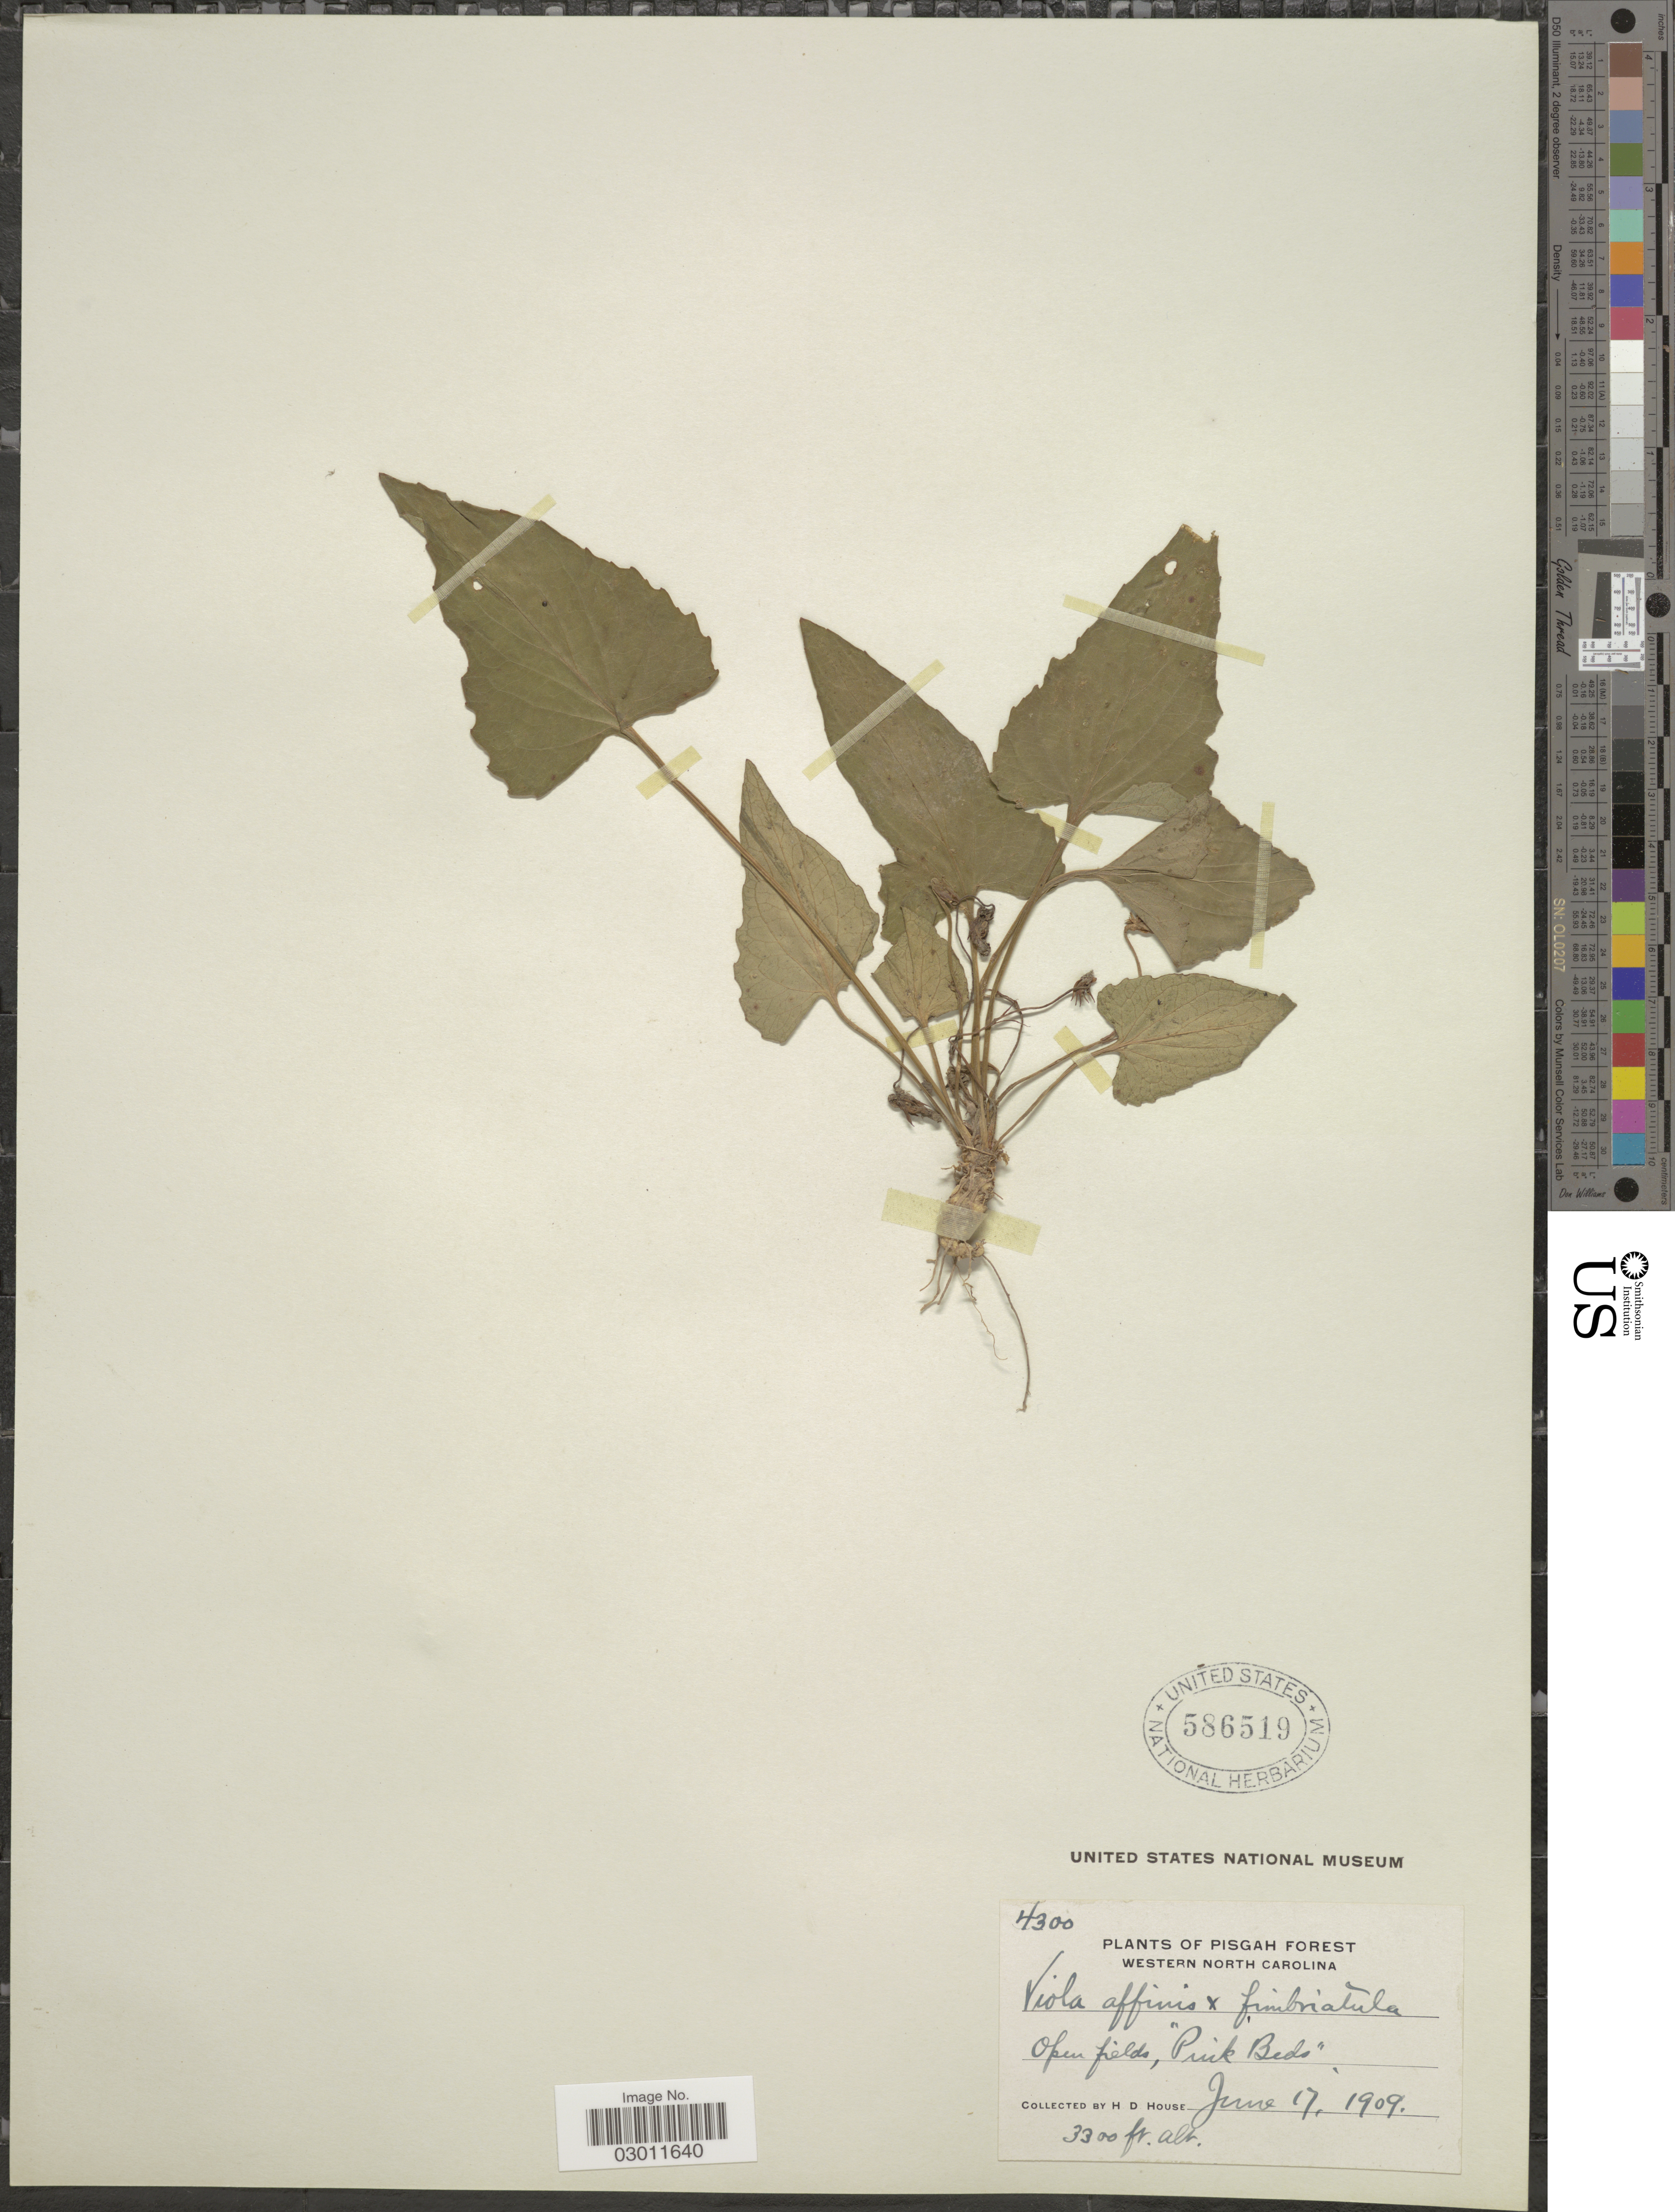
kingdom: Plantae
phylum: Tracheophyta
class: Magnoliopsida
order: Malpighiales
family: Violaceae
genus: Viola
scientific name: Viola affinis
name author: LeConte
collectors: H. D. House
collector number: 4300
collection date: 1909-06-17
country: United States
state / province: North Carolina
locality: Pisgah Forest, Western North Carolina.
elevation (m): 1006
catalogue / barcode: US 586519